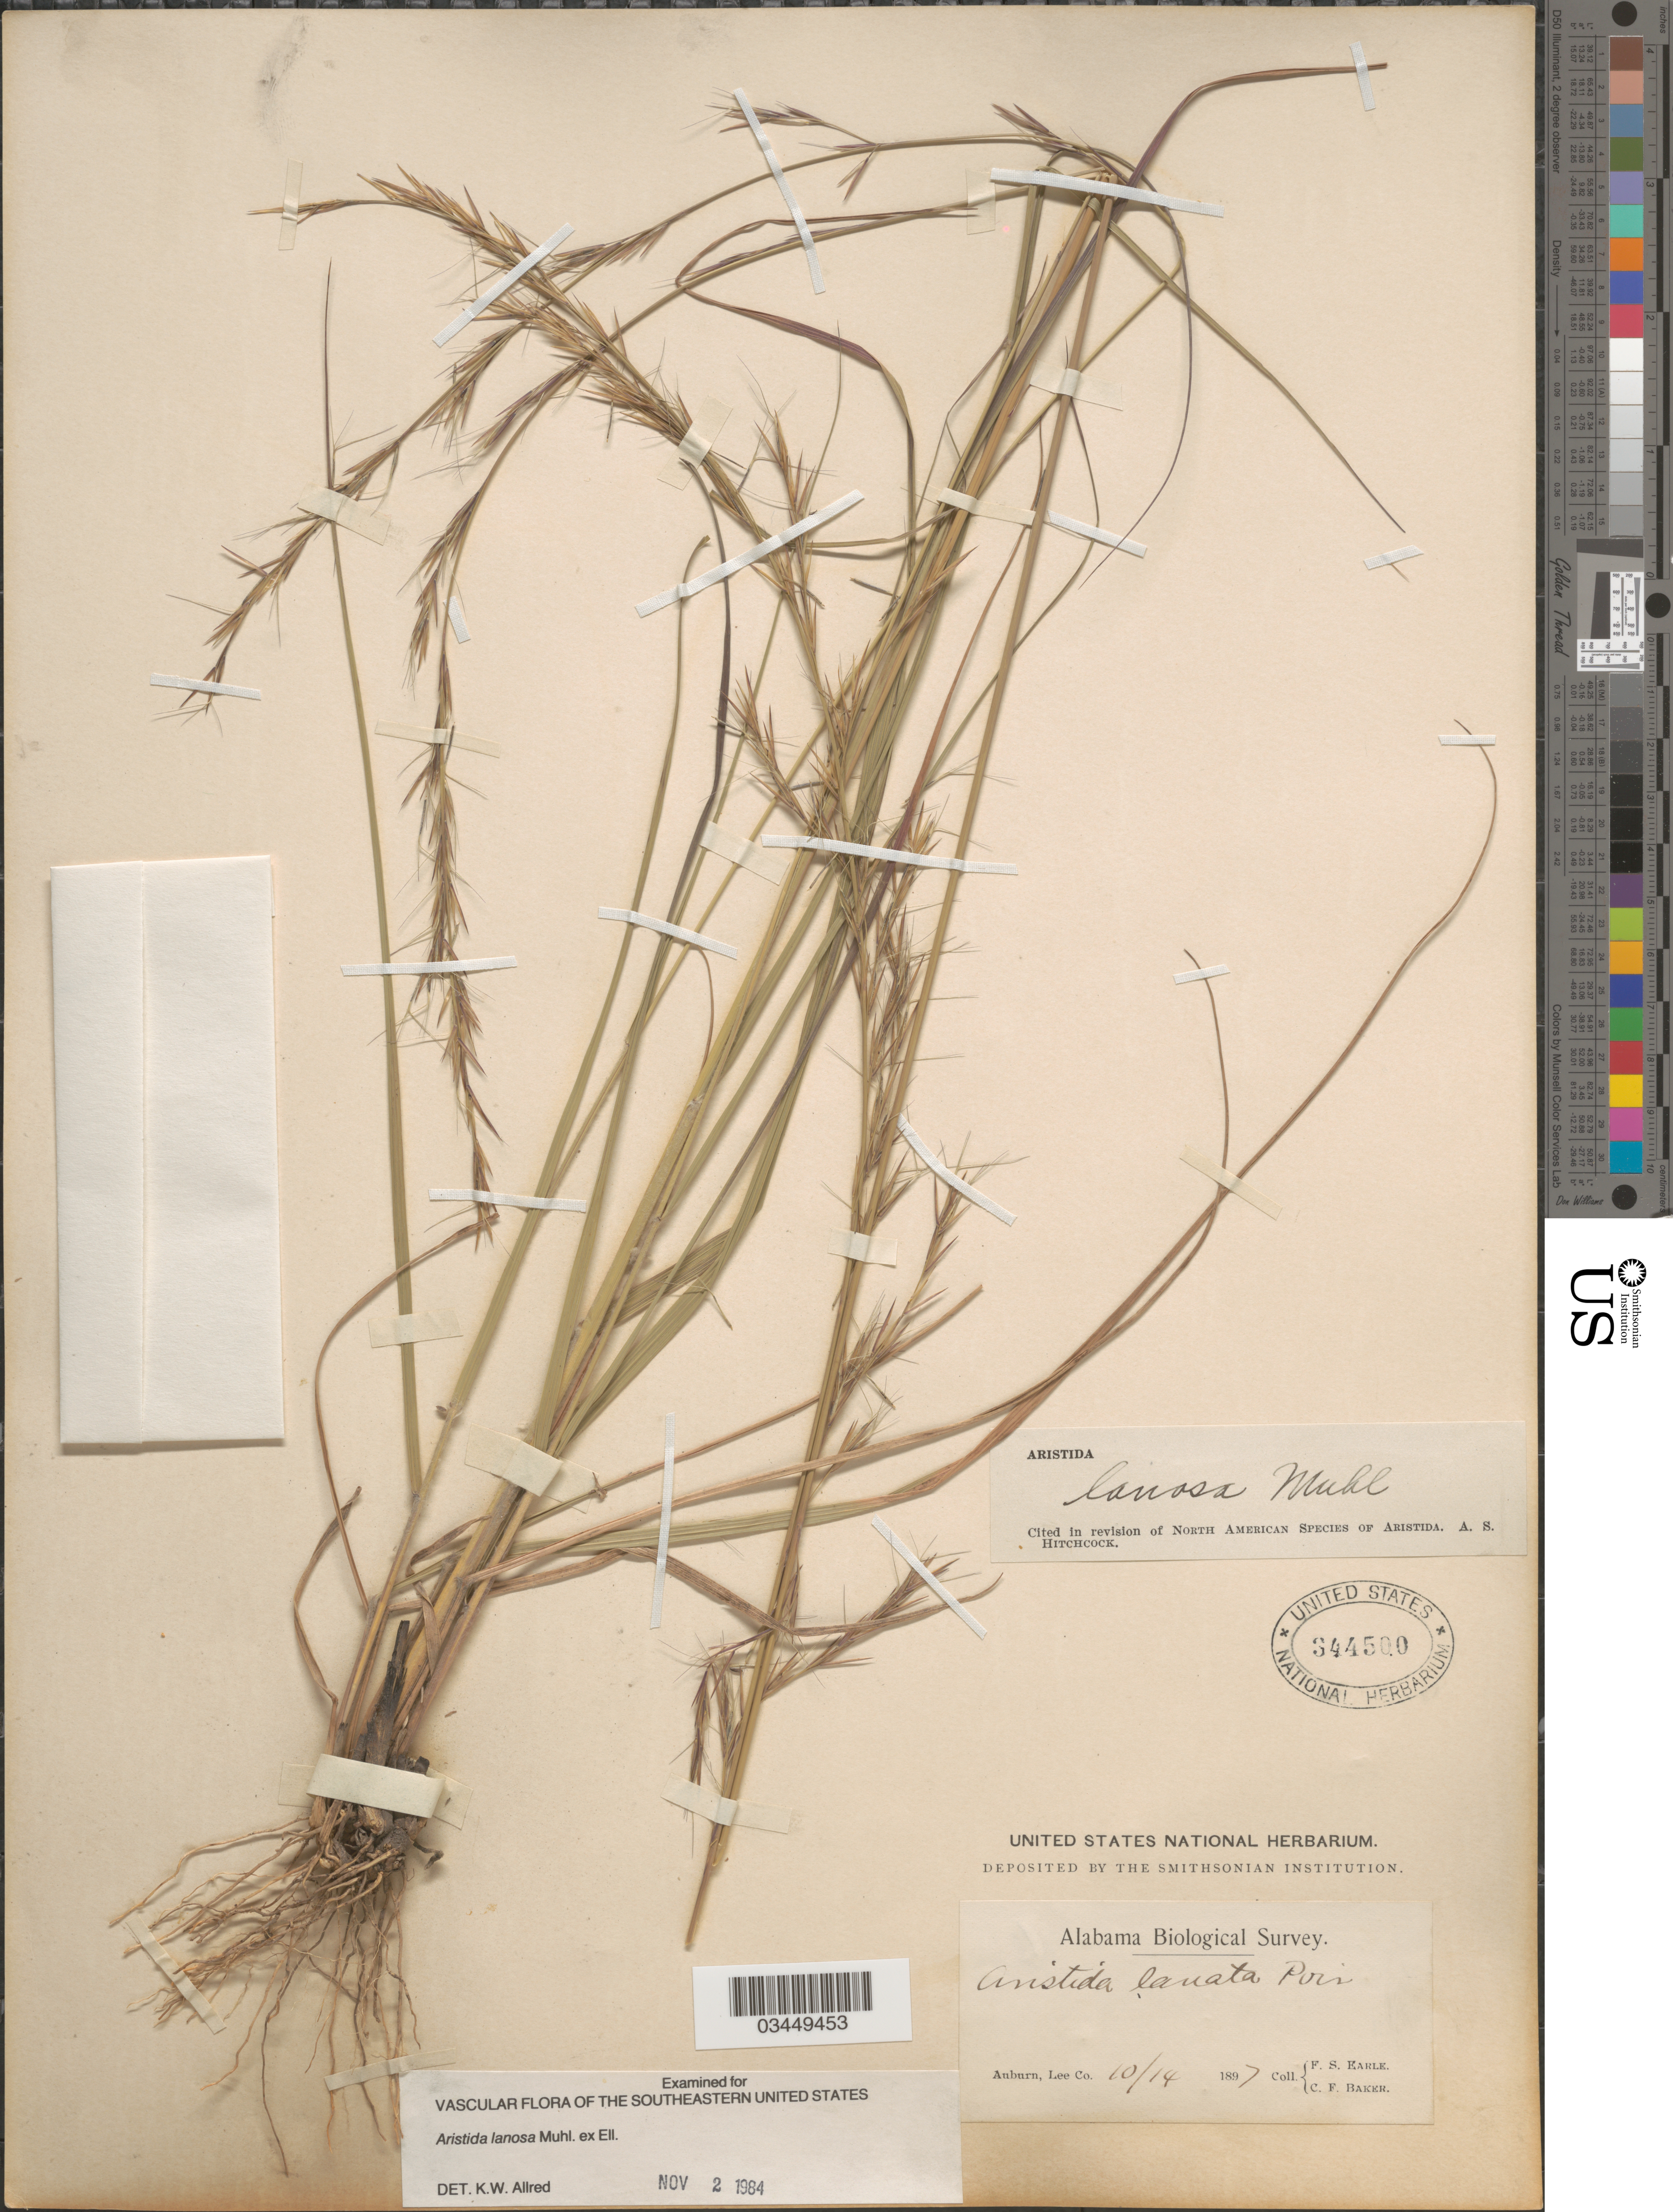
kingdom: Plantae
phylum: Tracheophyta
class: Liliopsida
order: Poales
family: Poaceae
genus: Aristida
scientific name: Aristida lanosa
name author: Muhl.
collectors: F. S. Earle & C. F. Baker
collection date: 1897-10-14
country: United States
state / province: Alabama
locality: Alabama Biological Survey. Auburn, Lee Co.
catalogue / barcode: US 344500